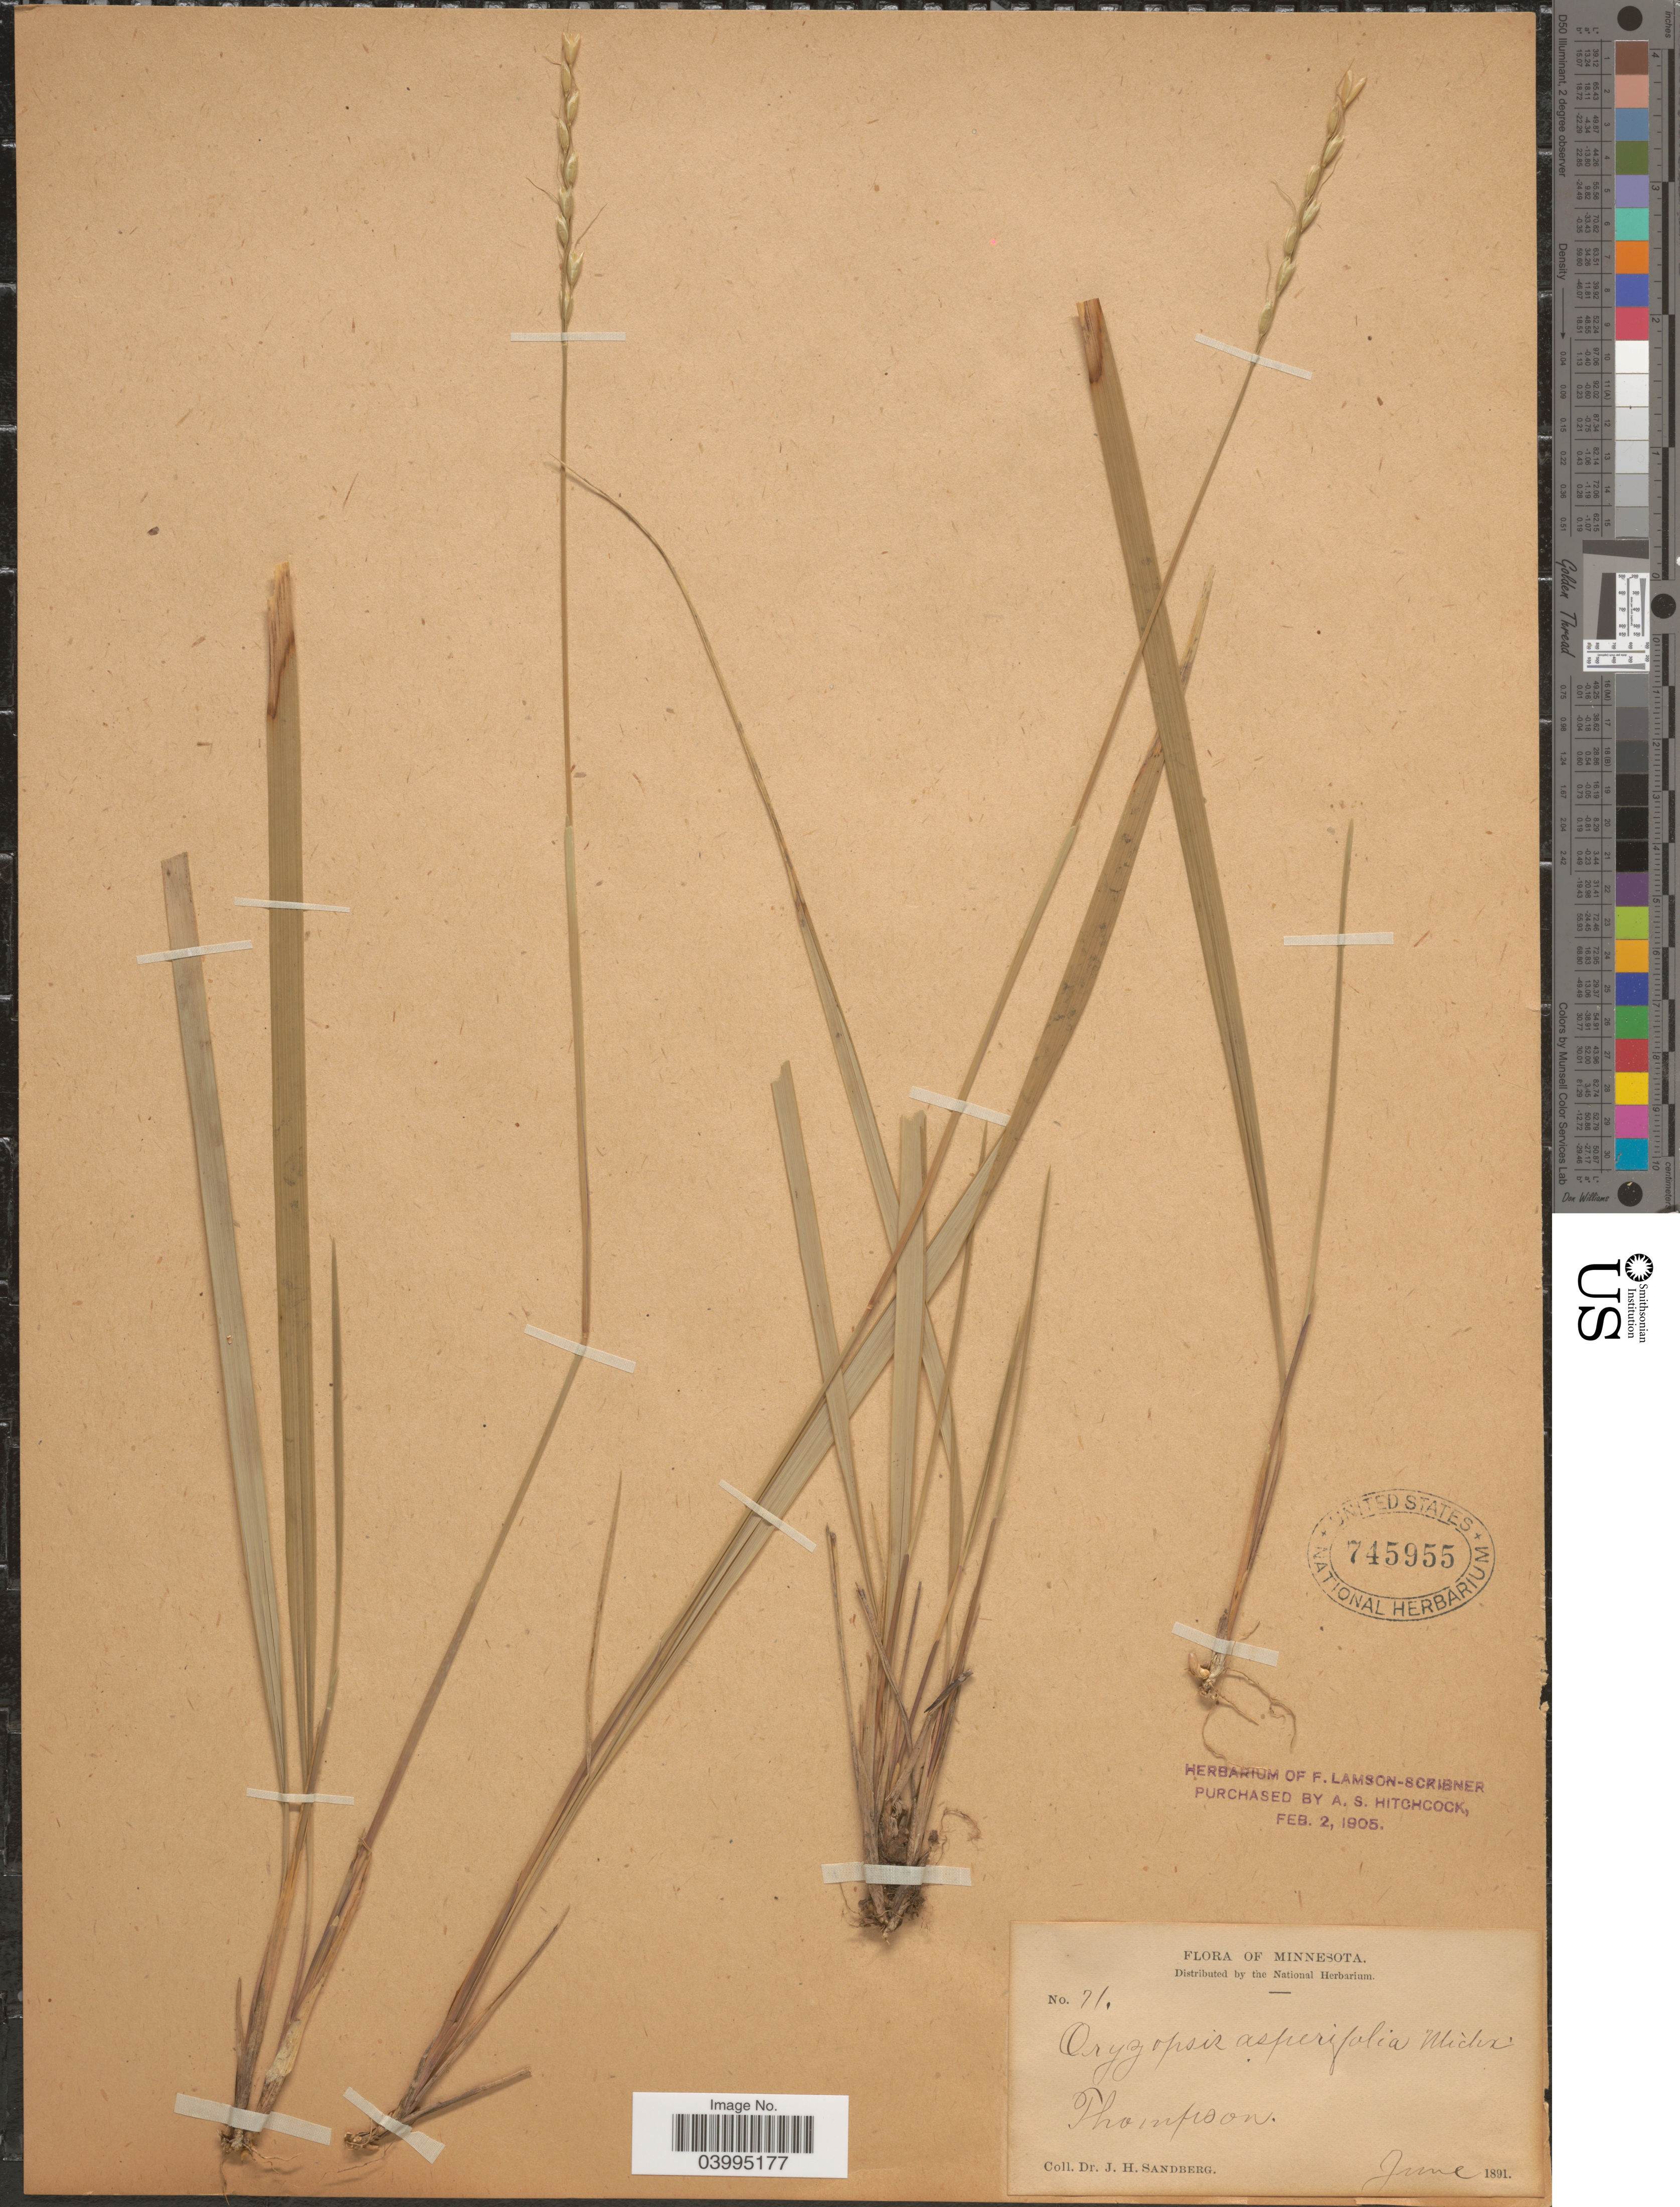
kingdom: Plantae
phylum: Tracheophyta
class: Liliopsida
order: Poales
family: Poaceae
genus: Oryzopsis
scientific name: Oryzopsis asperifolia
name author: Michx.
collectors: J. H. Sandberg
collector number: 71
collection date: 1891-06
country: United States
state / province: Minnesota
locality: Thompson.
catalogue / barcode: US 745955